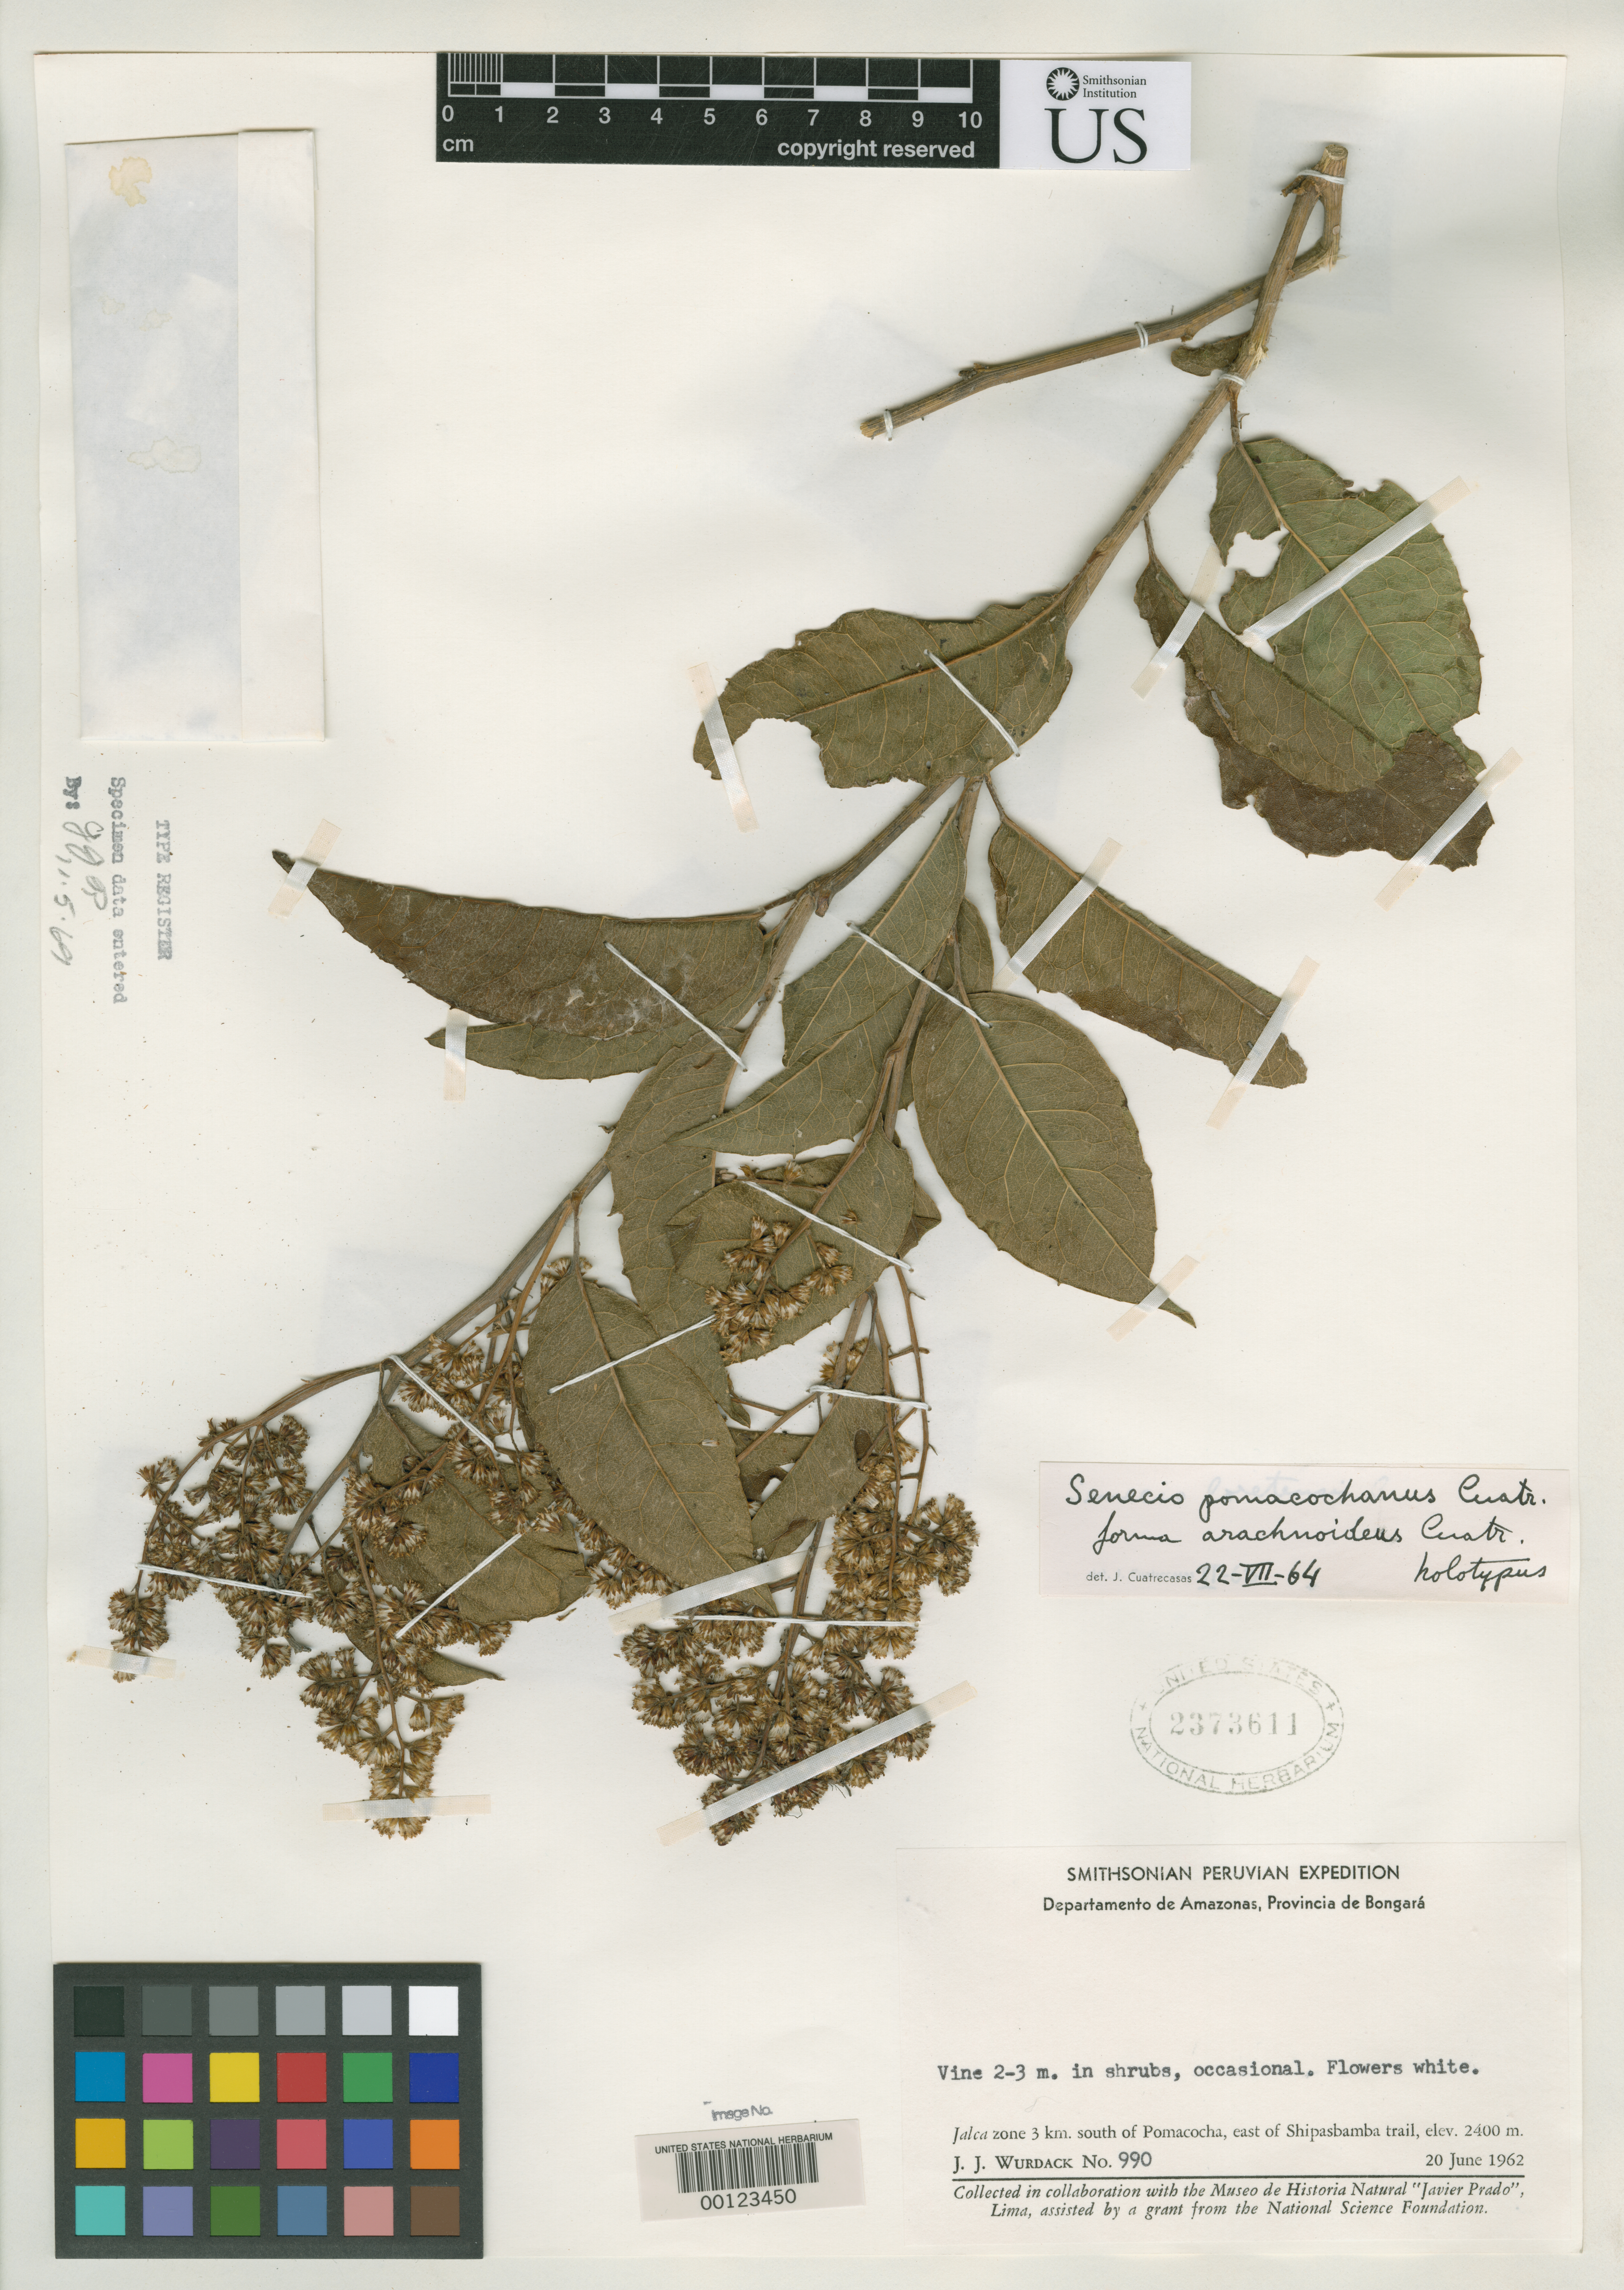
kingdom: Plantae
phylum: Tracheophyta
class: Magnoliopsida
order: Asterales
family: Asteraceae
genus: Senecio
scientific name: Senecio pomacochanus f. arachnoideus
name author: Cuatrec.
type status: Holotype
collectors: J. J. Wurdack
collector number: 990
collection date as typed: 20 Jun 1962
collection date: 1962-06-20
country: Peru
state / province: Amazonas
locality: Jalca Zone 3 kms S of Pomacocha, E of Shipasbambe [?]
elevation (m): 2400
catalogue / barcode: US 2373611